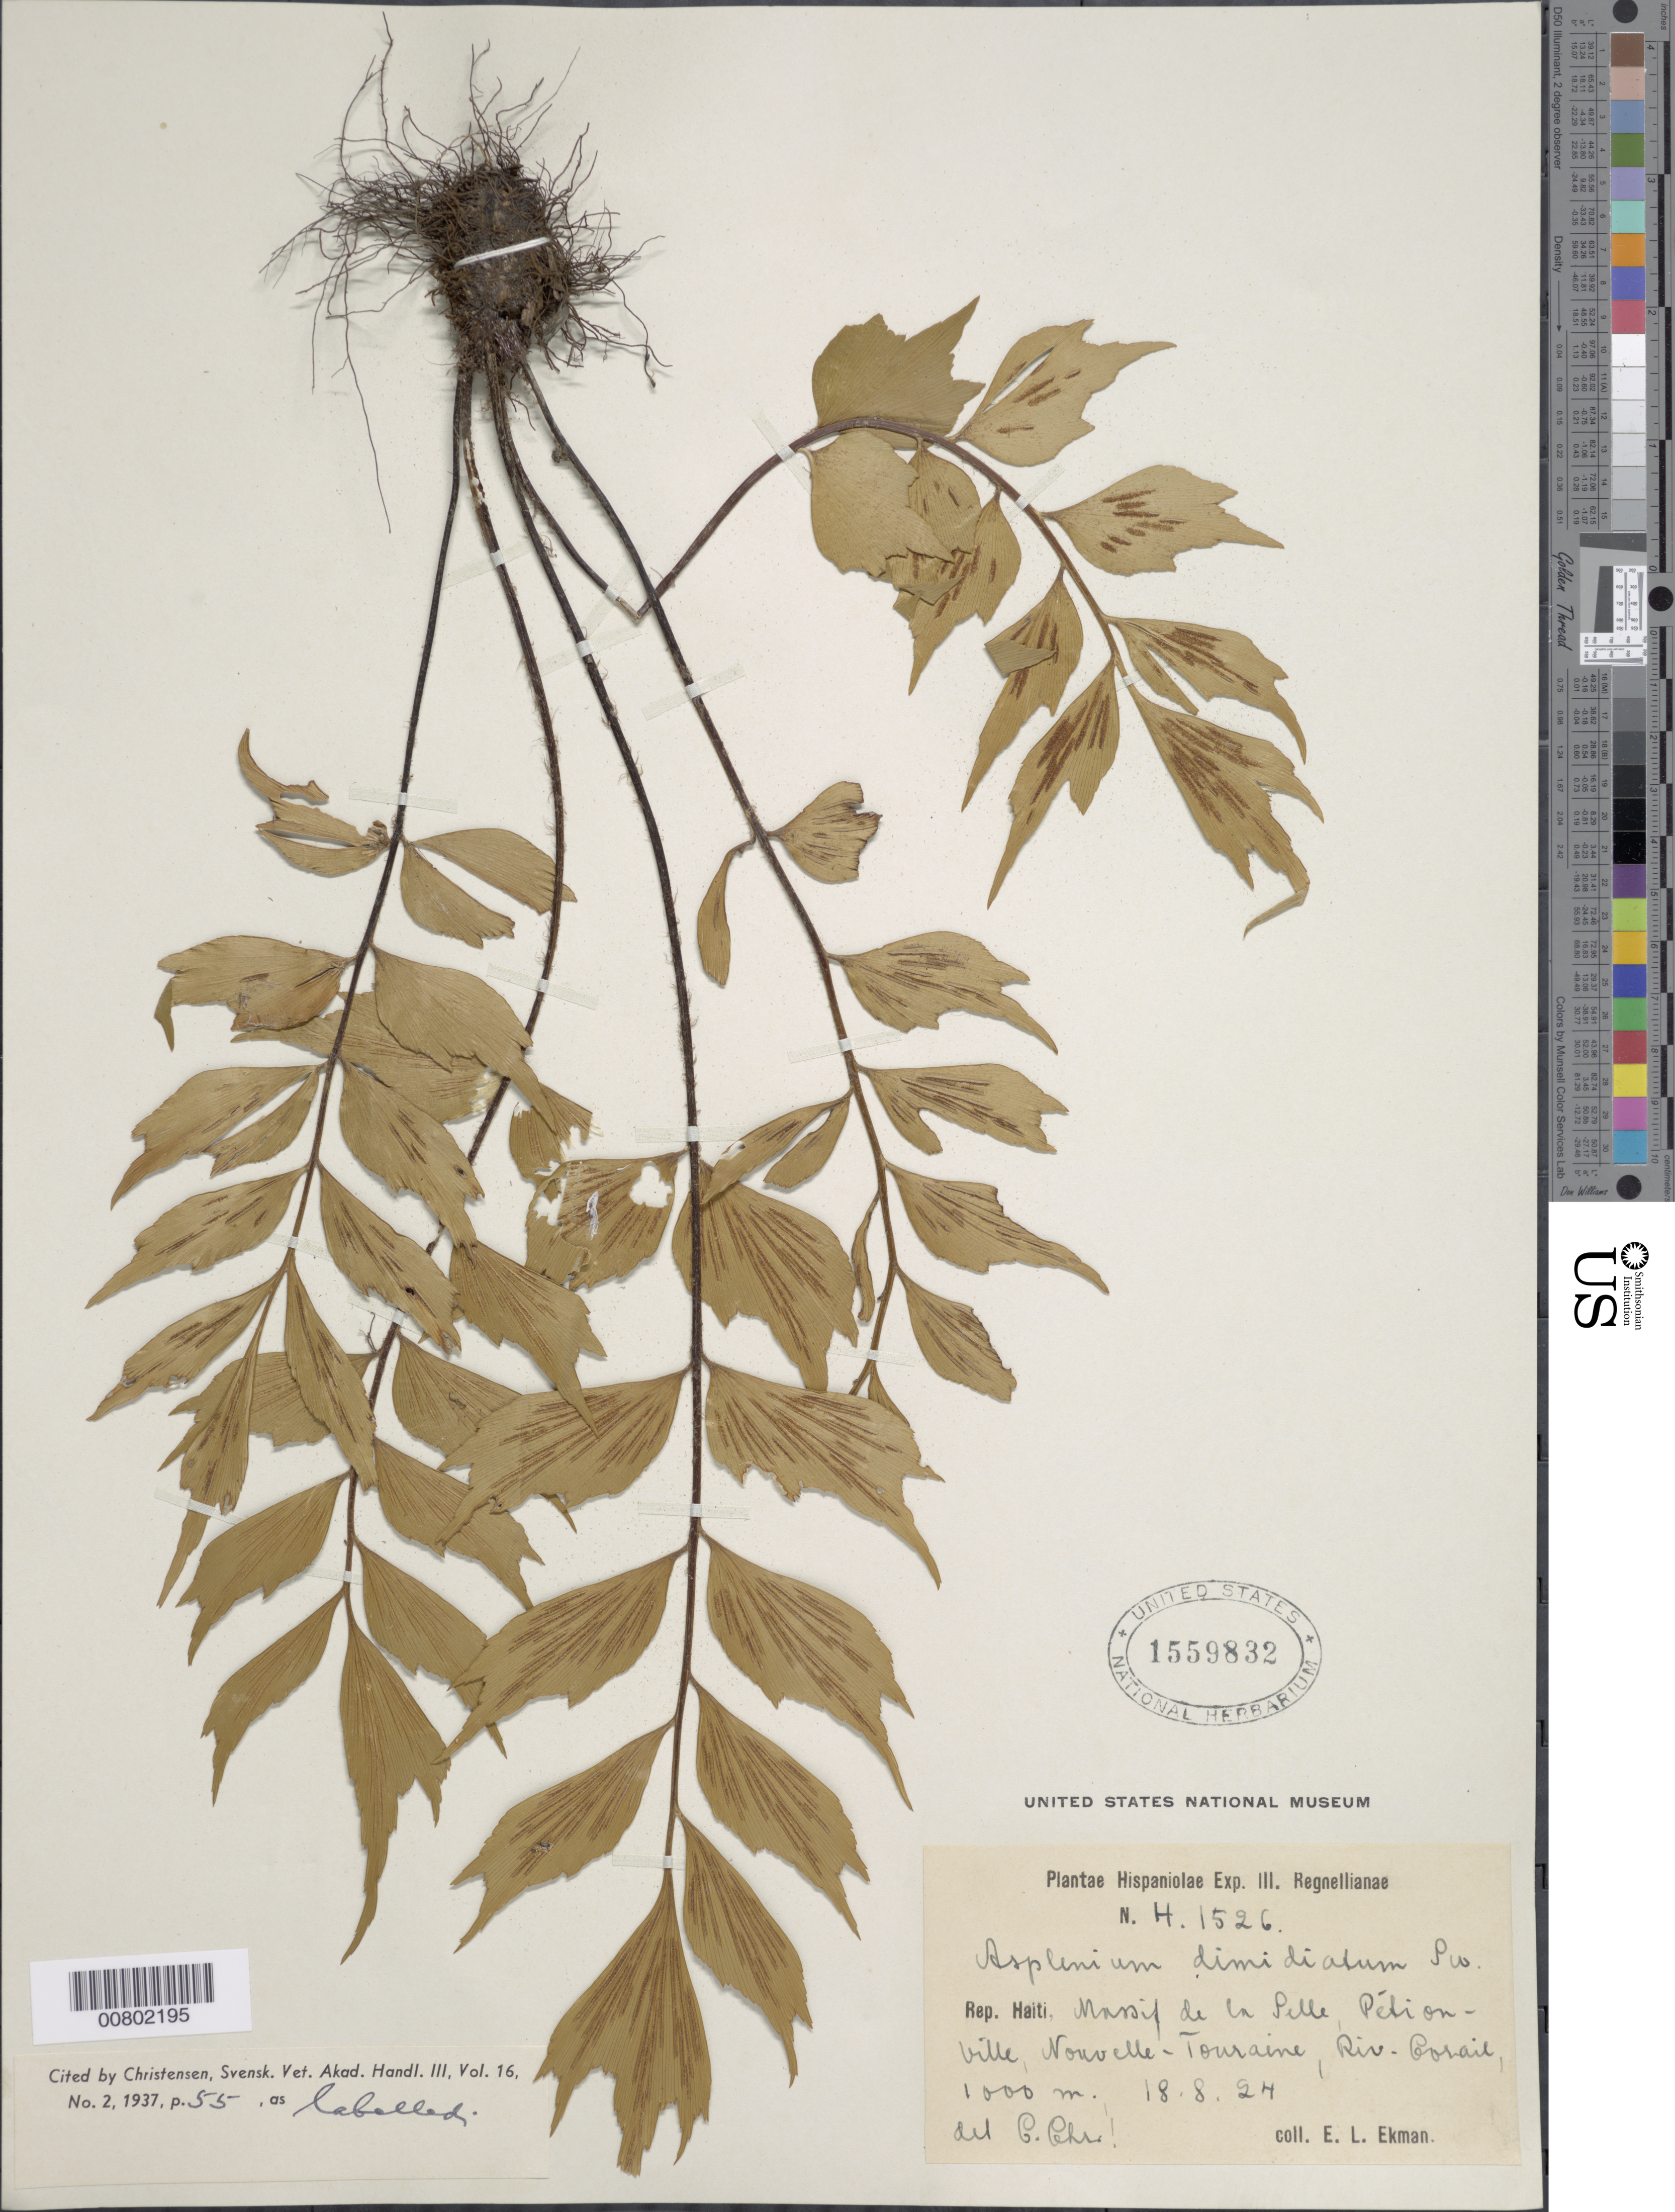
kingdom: Plantae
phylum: Tracheophyta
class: Polypodiopsida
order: Polypodiales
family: Aspleniaceae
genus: Asplenium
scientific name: Asplenium dimidiatum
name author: Sw.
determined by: Christensen, C. F. A.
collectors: E. L. Ekman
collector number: H 1526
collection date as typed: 18 Aug 1924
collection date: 1924-08-18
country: Haiti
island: Hispaniola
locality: Massif de la Selle, Pétionville, Nouvelle-Touraine, Riv. Coraire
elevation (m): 1000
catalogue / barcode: US 1559832